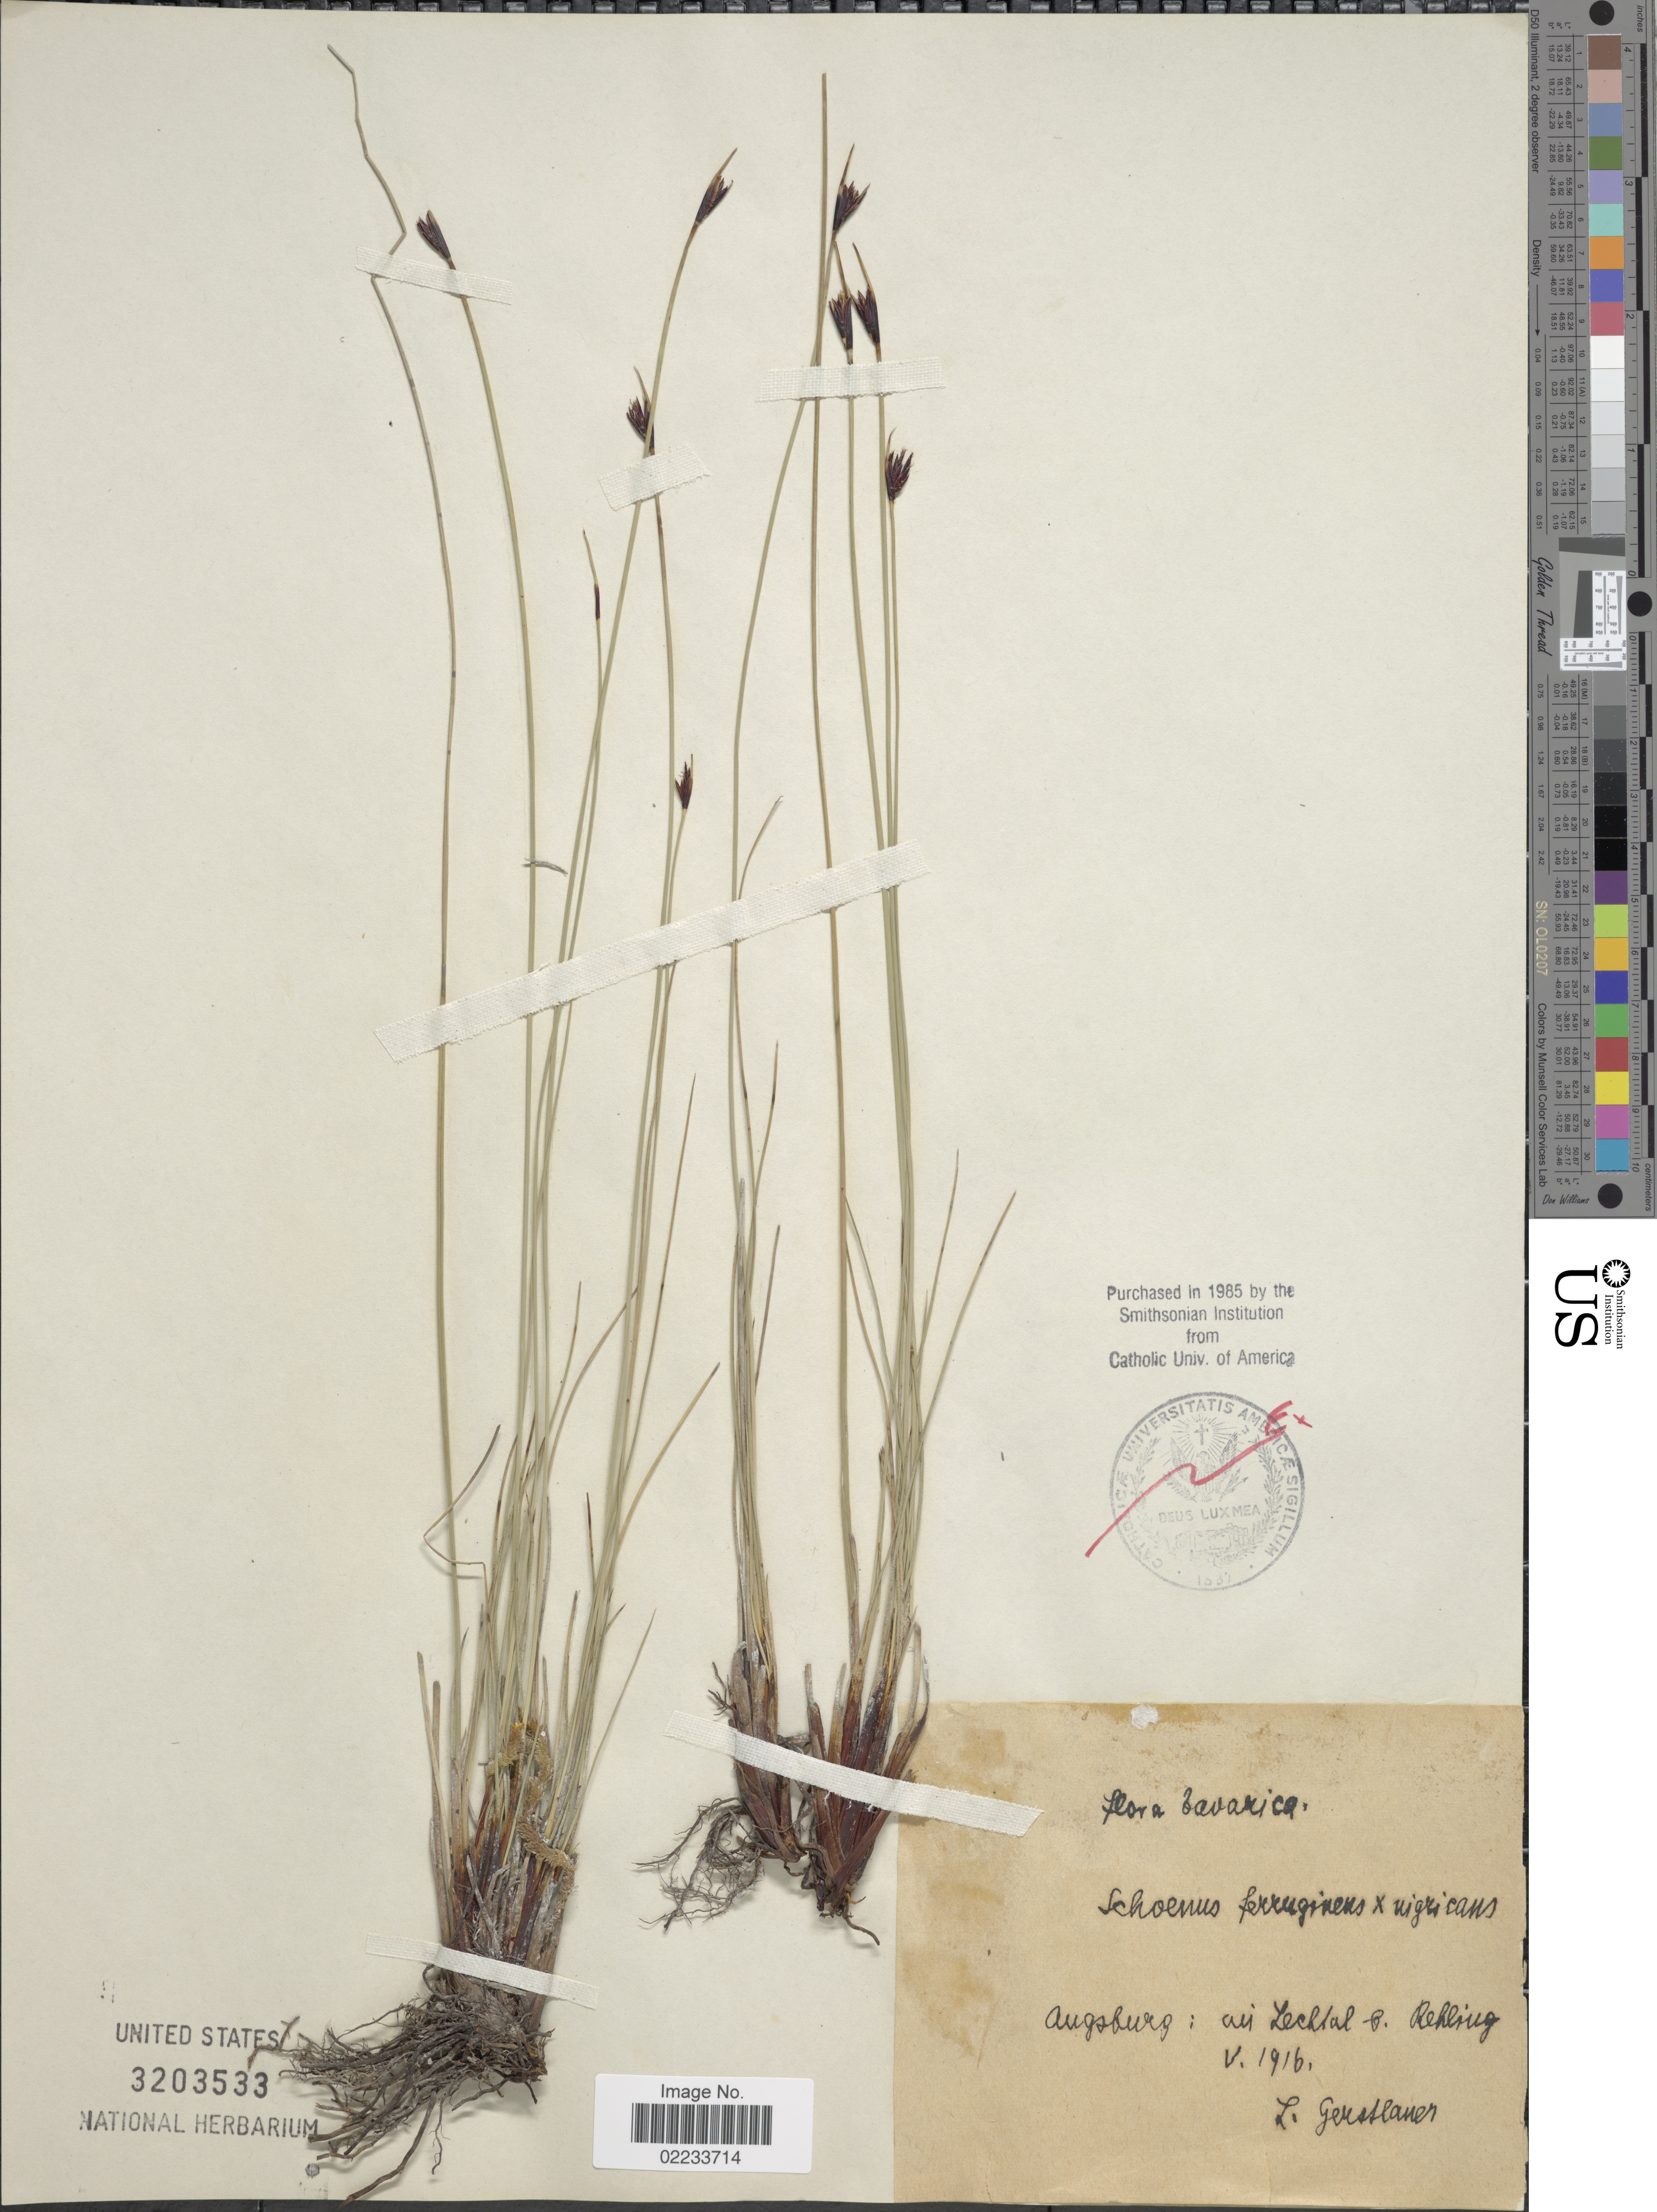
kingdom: Plantae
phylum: Tracheophyta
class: Liliopsida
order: Poales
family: Cyperaceae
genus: Schoenus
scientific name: Schoenus ferrugineus x S. nigricans L.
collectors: L. Gerstlauer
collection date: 1916-05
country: Germany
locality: Bavarica, Augsburg: im Lechtal & Rehl [illegible text]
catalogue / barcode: US 3203533